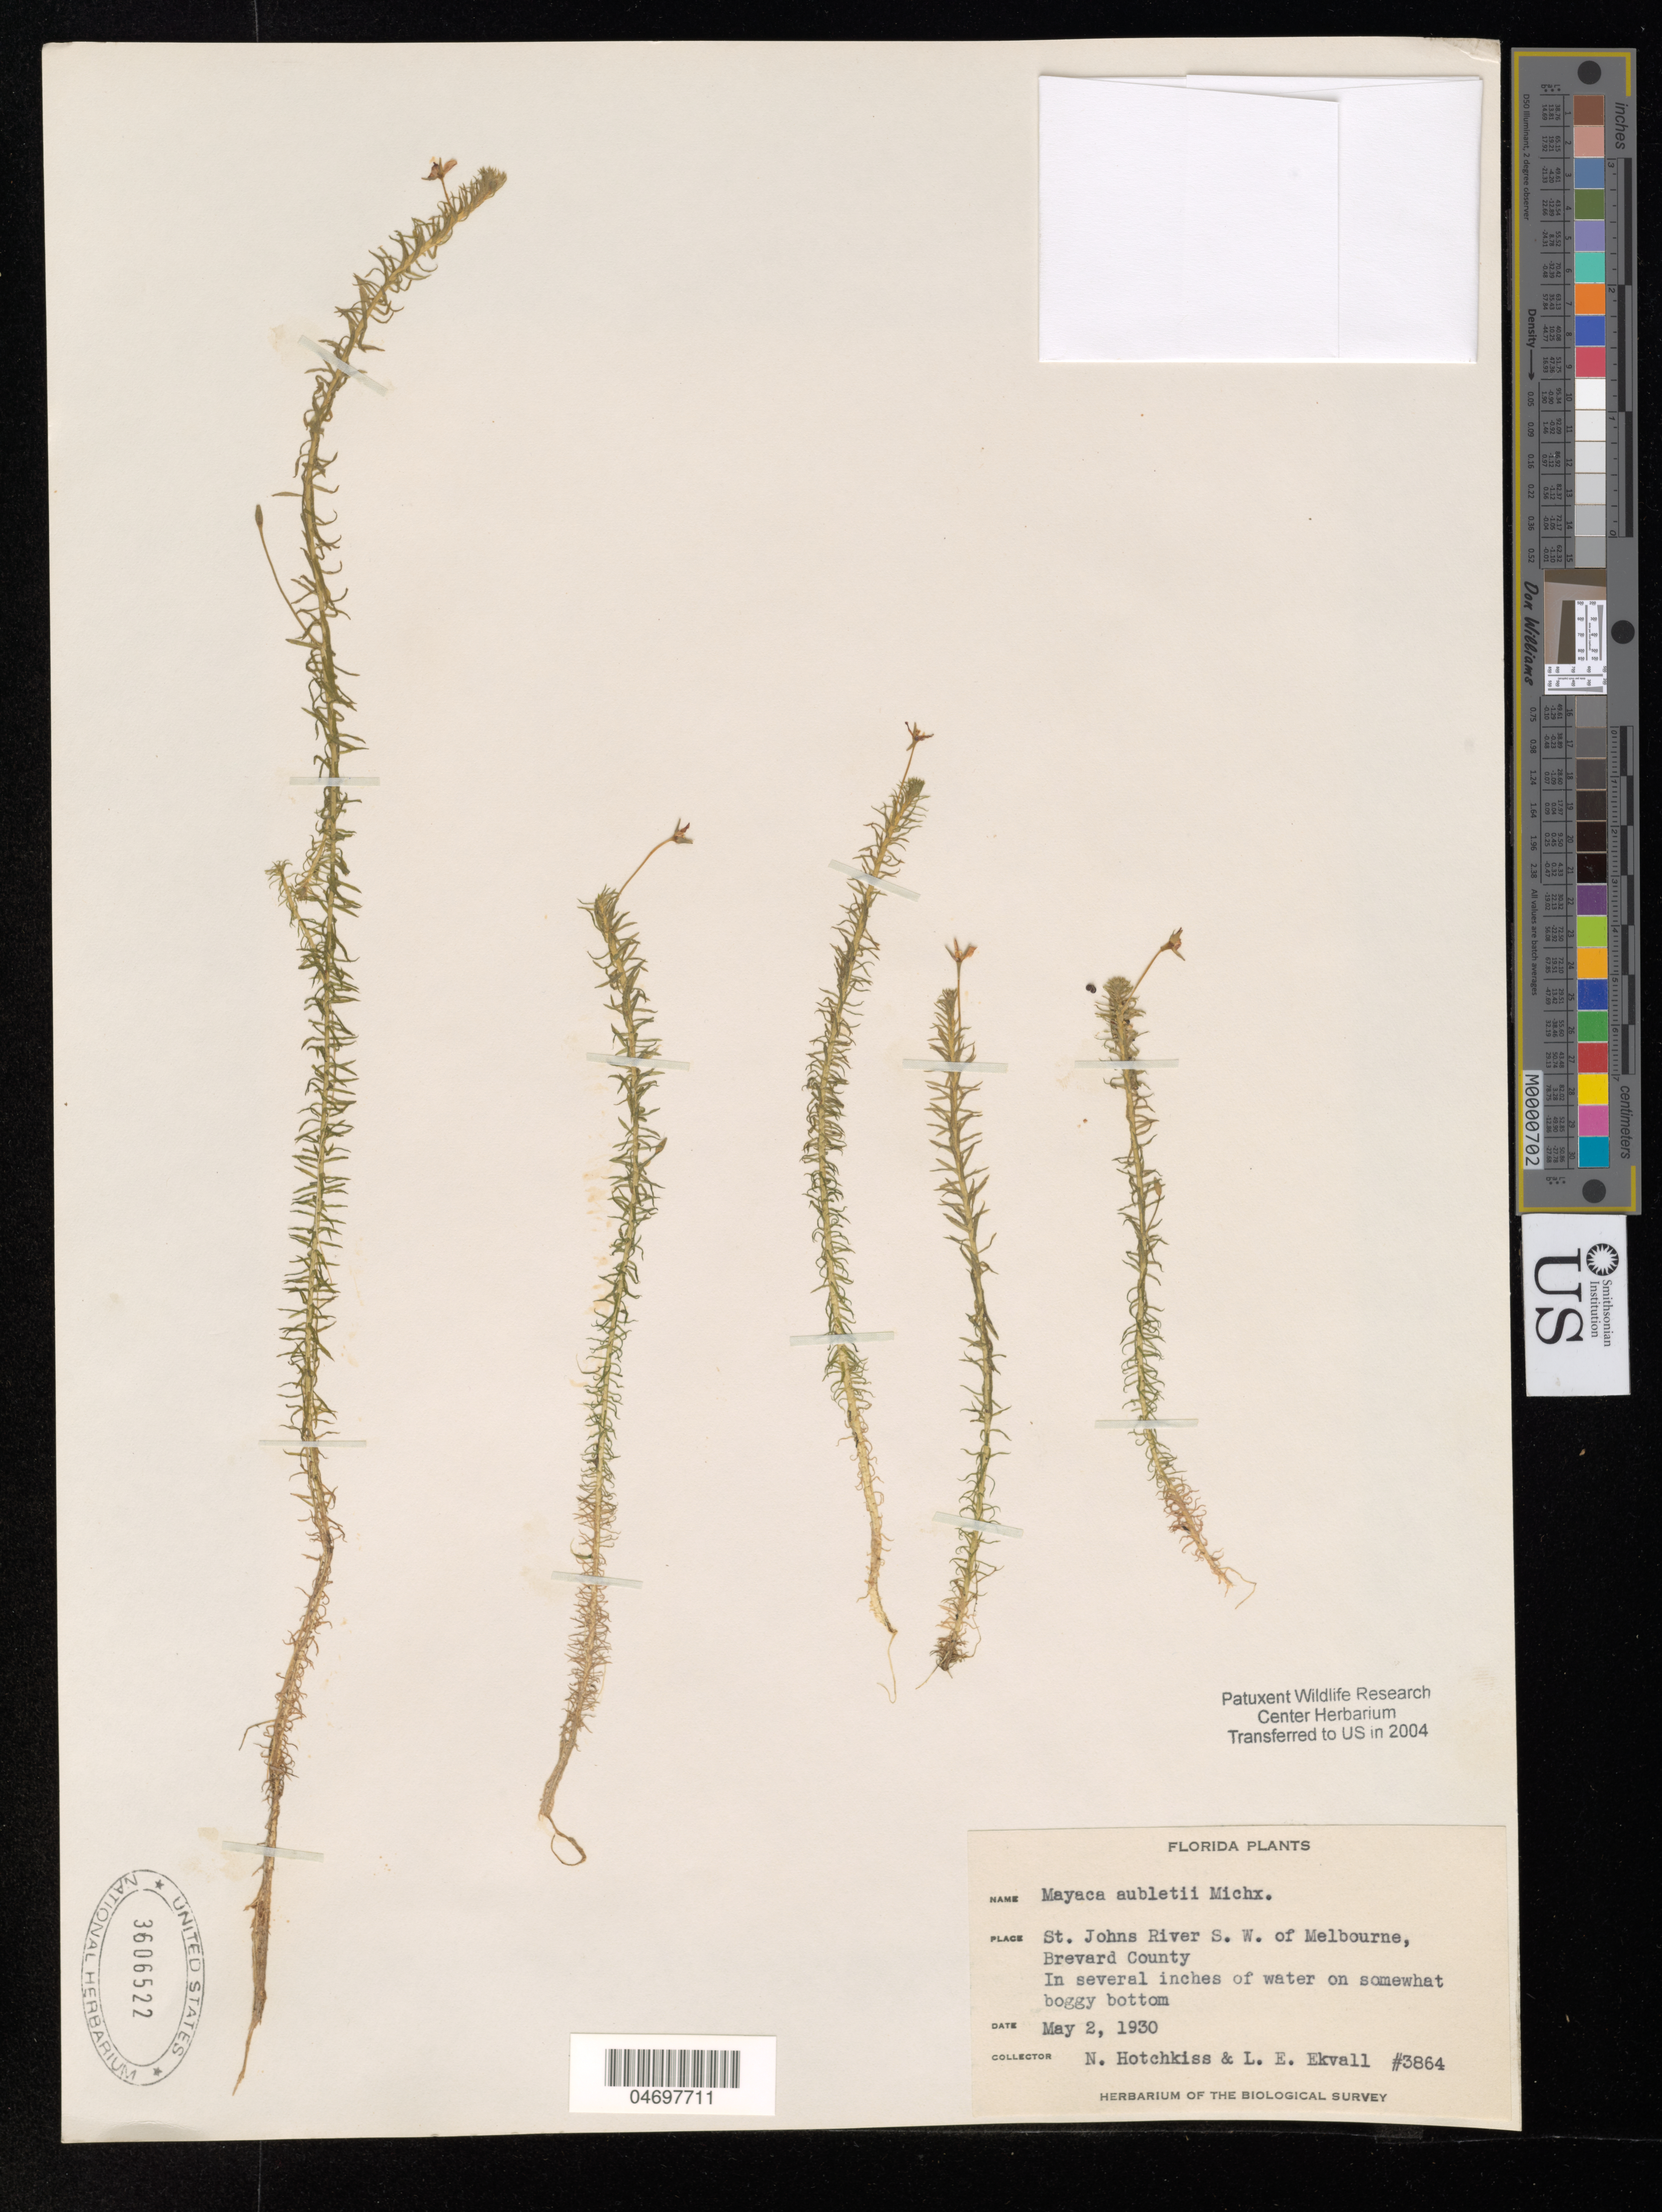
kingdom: Plantae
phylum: Tracheophyta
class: Liliopsida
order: Poales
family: Mayacaceae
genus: Mayaca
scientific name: Mayaca aubletii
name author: Michx.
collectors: N. Hotchkiss & L. Ekvall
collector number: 3864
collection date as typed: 02 May 1930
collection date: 1930-05-02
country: United States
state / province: Florida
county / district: Brevard Co.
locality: St John's River, SW of Melbourne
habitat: In several inches of water of somewhat boggy bottom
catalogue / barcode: US 3606522